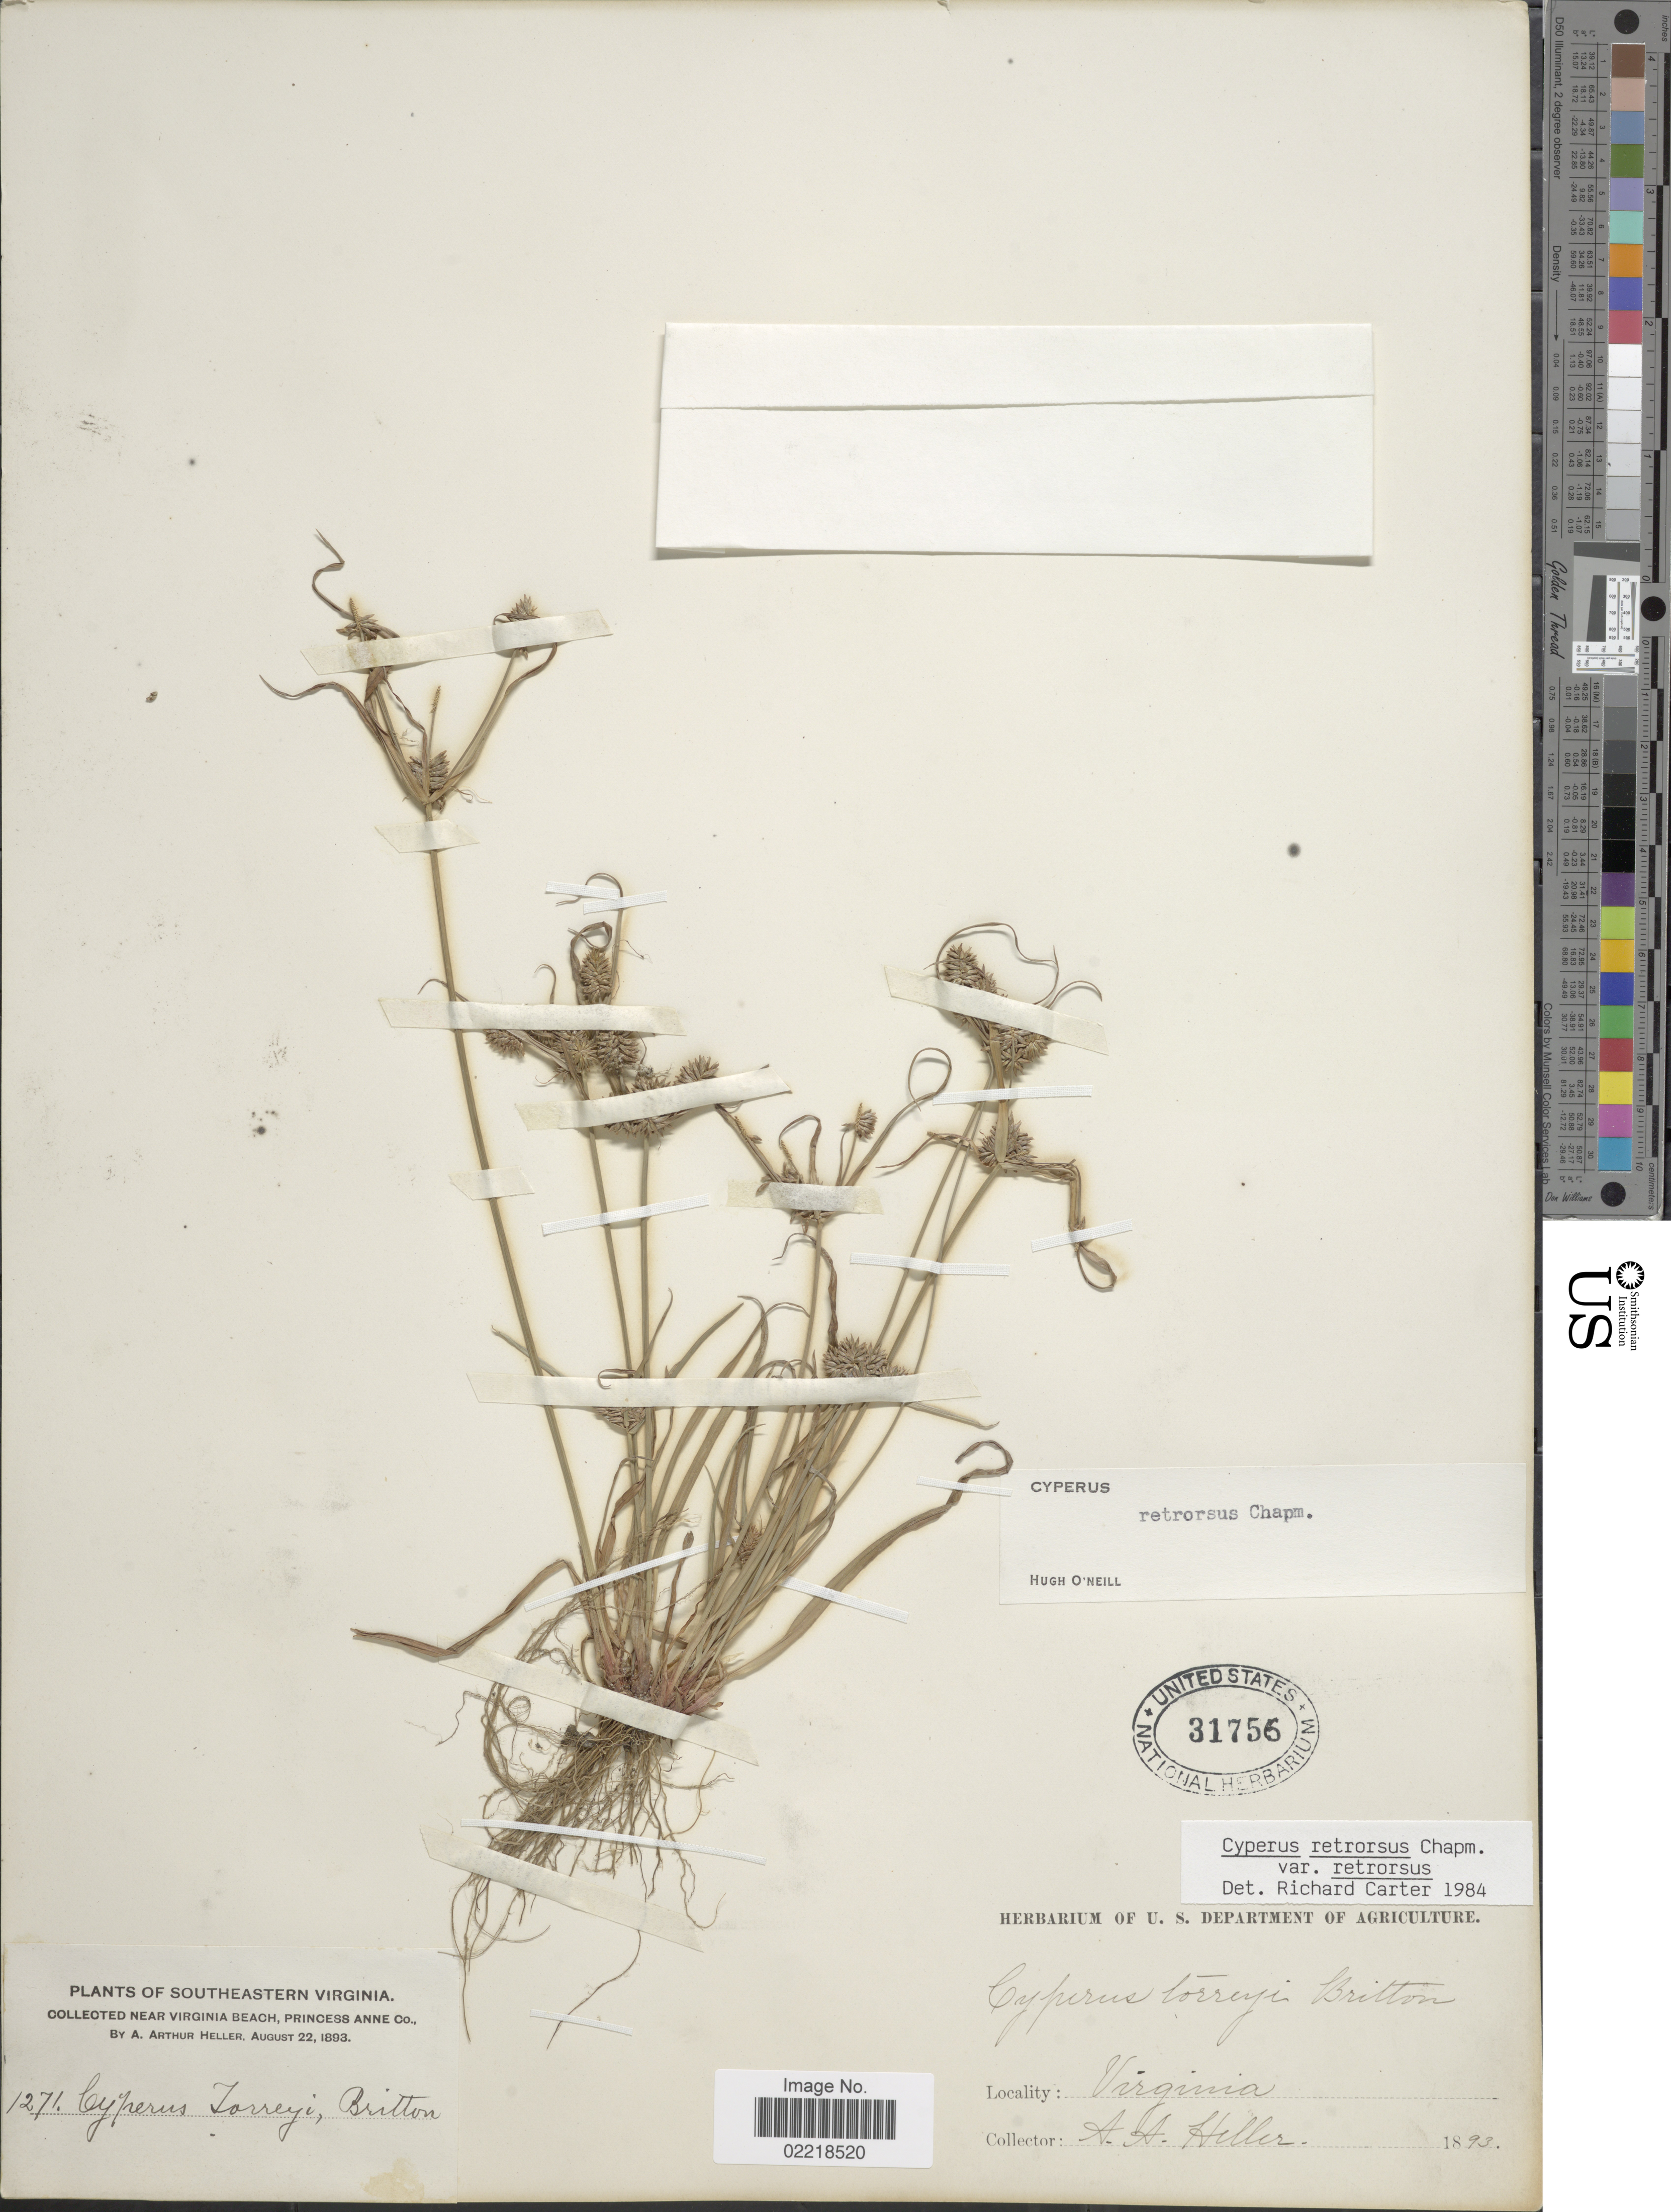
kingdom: Plantae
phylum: Tracheophyta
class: Liliopsida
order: Poales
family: Cyperaceae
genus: Cyperus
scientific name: Cyperus retrorsus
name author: Chapm.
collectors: A. A. Heller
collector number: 1271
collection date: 1893-08-22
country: United States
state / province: Virginia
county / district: City of Virginia Beach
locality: Southeastern Virginia, near Virginia Beach, Princess Anne (=historic county name) County.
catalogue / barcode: US 31756